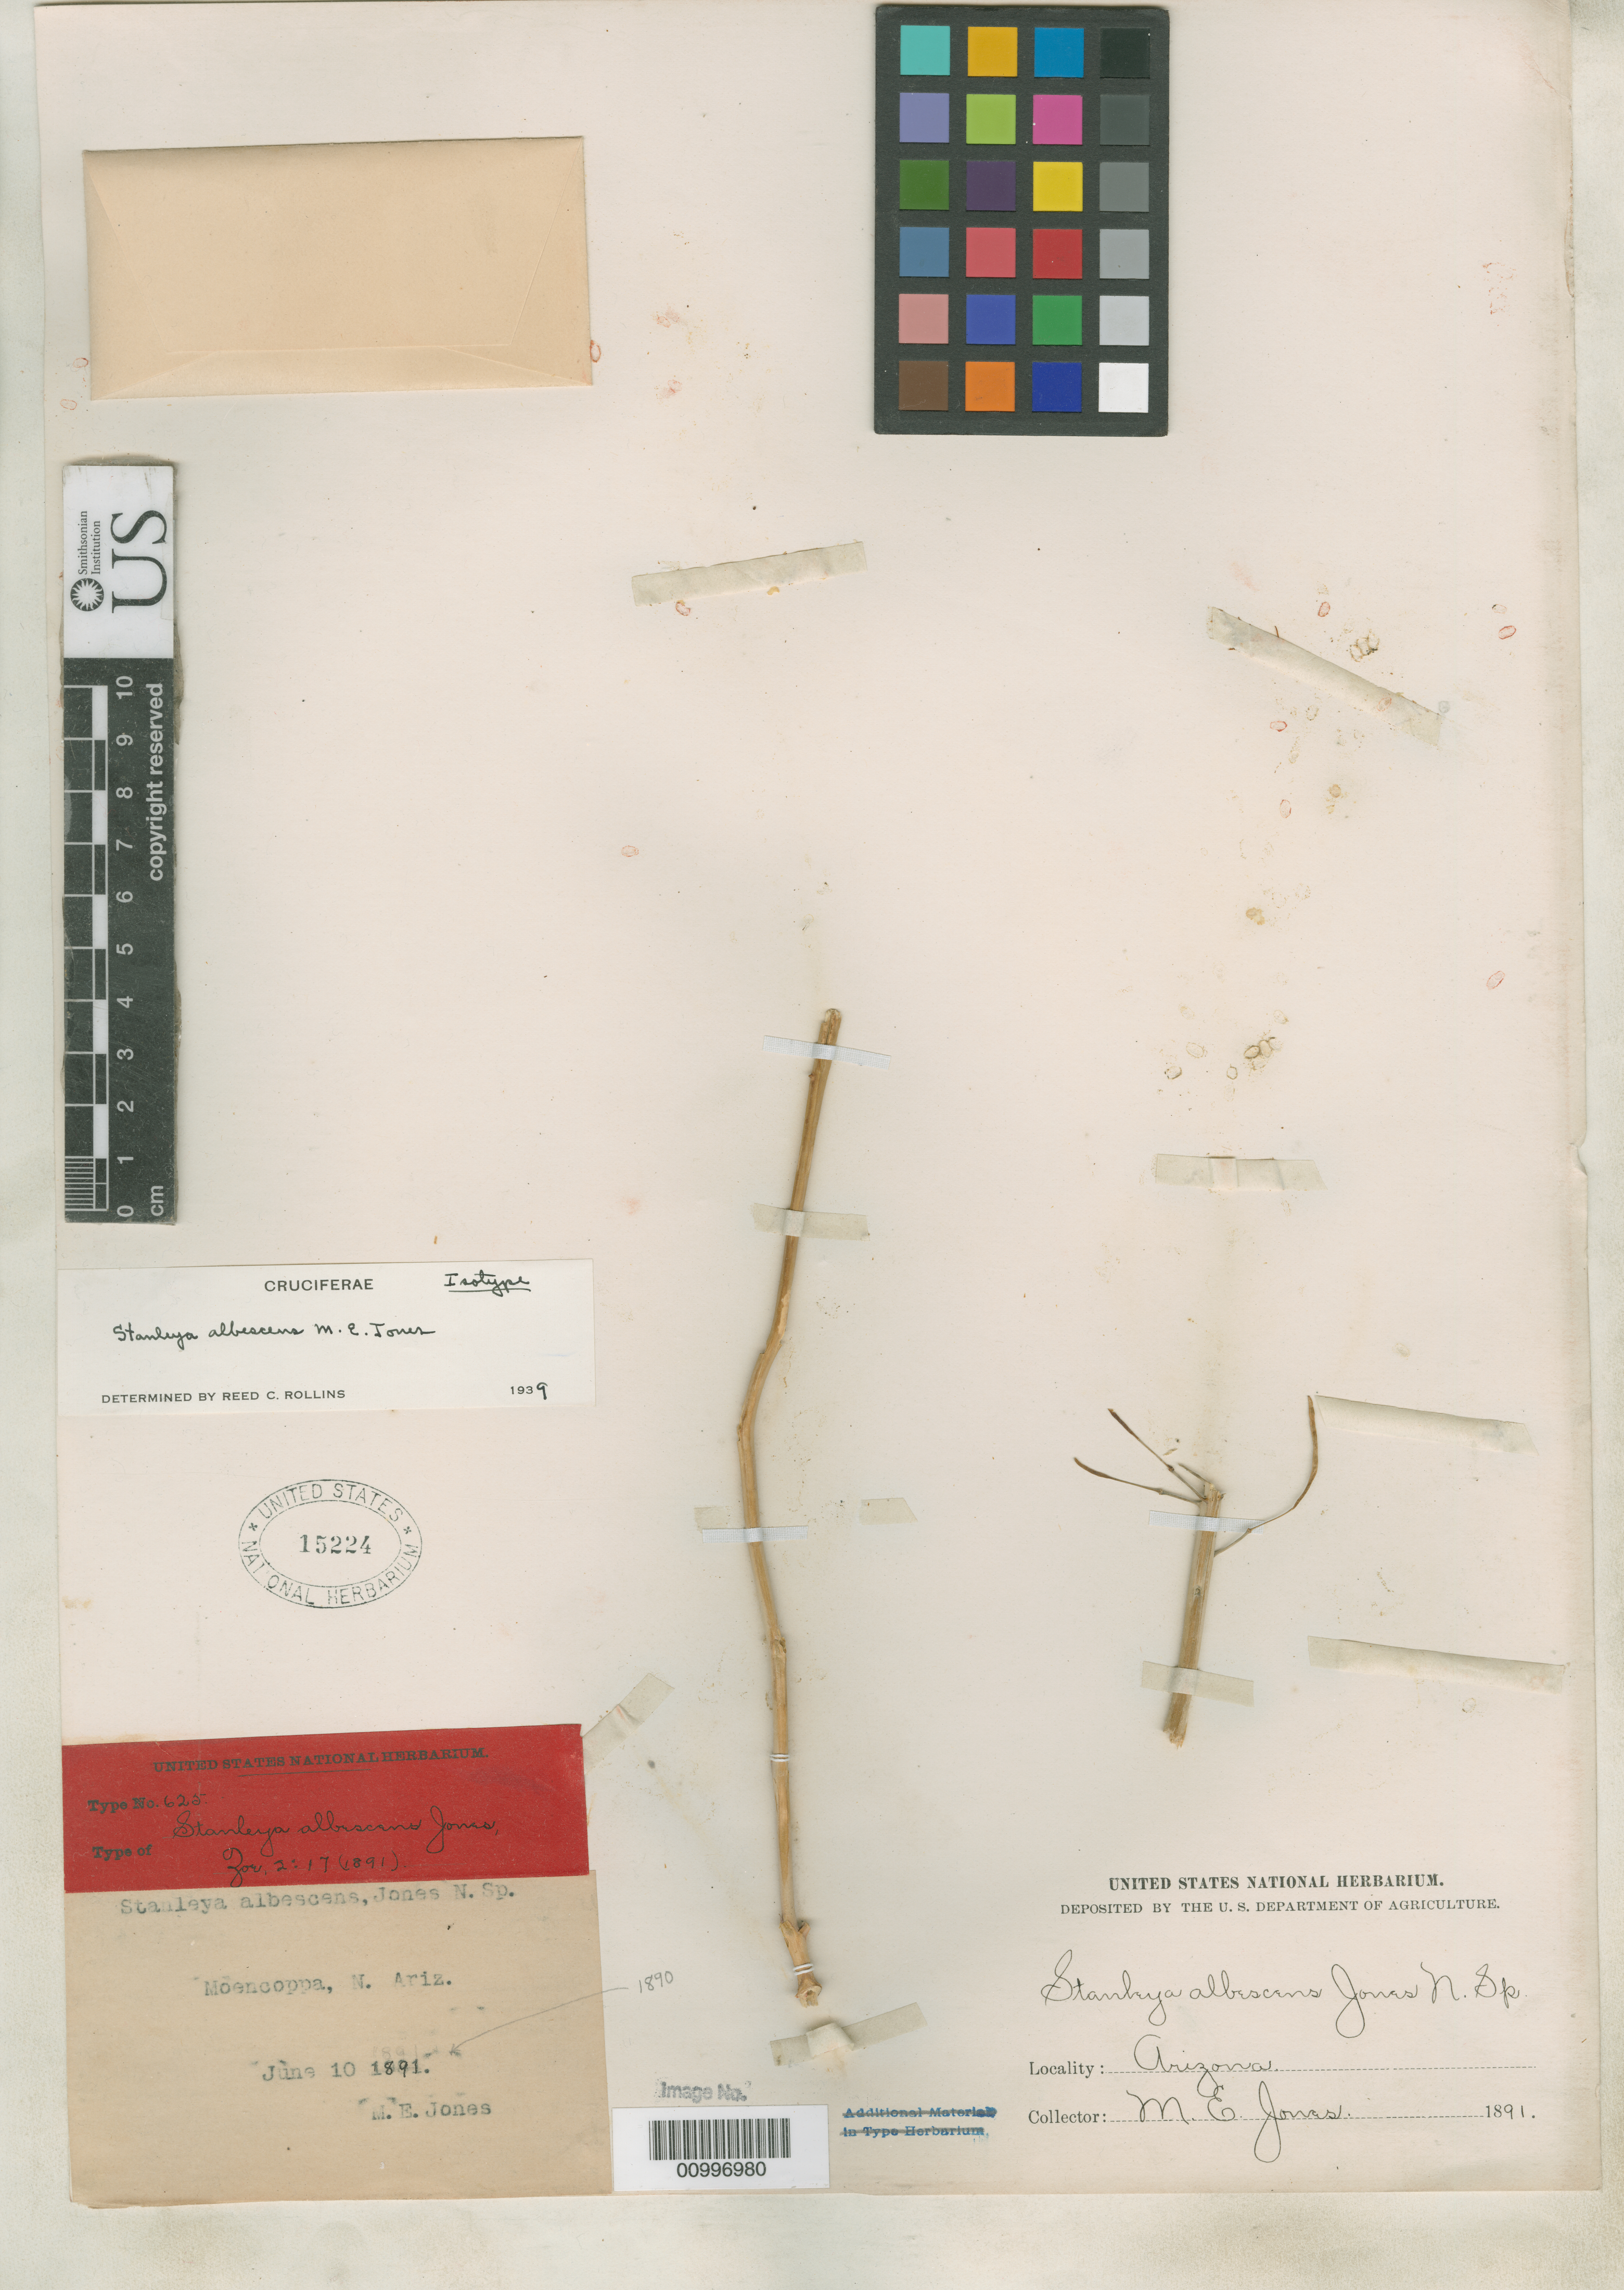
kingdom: Plantae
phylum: Tracheophyta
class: Magnoliopsida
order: Brassicales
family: Brassicaceae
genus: Stanleya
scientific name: Stanleya albescens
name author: M.E. Jones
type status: Isotype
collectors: M. E. Jones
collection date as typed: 10 Jun 1890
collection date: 1890-06-10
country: United States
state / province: Arizona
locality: Moencoppa, N. Arizona.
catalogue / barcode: US 15224